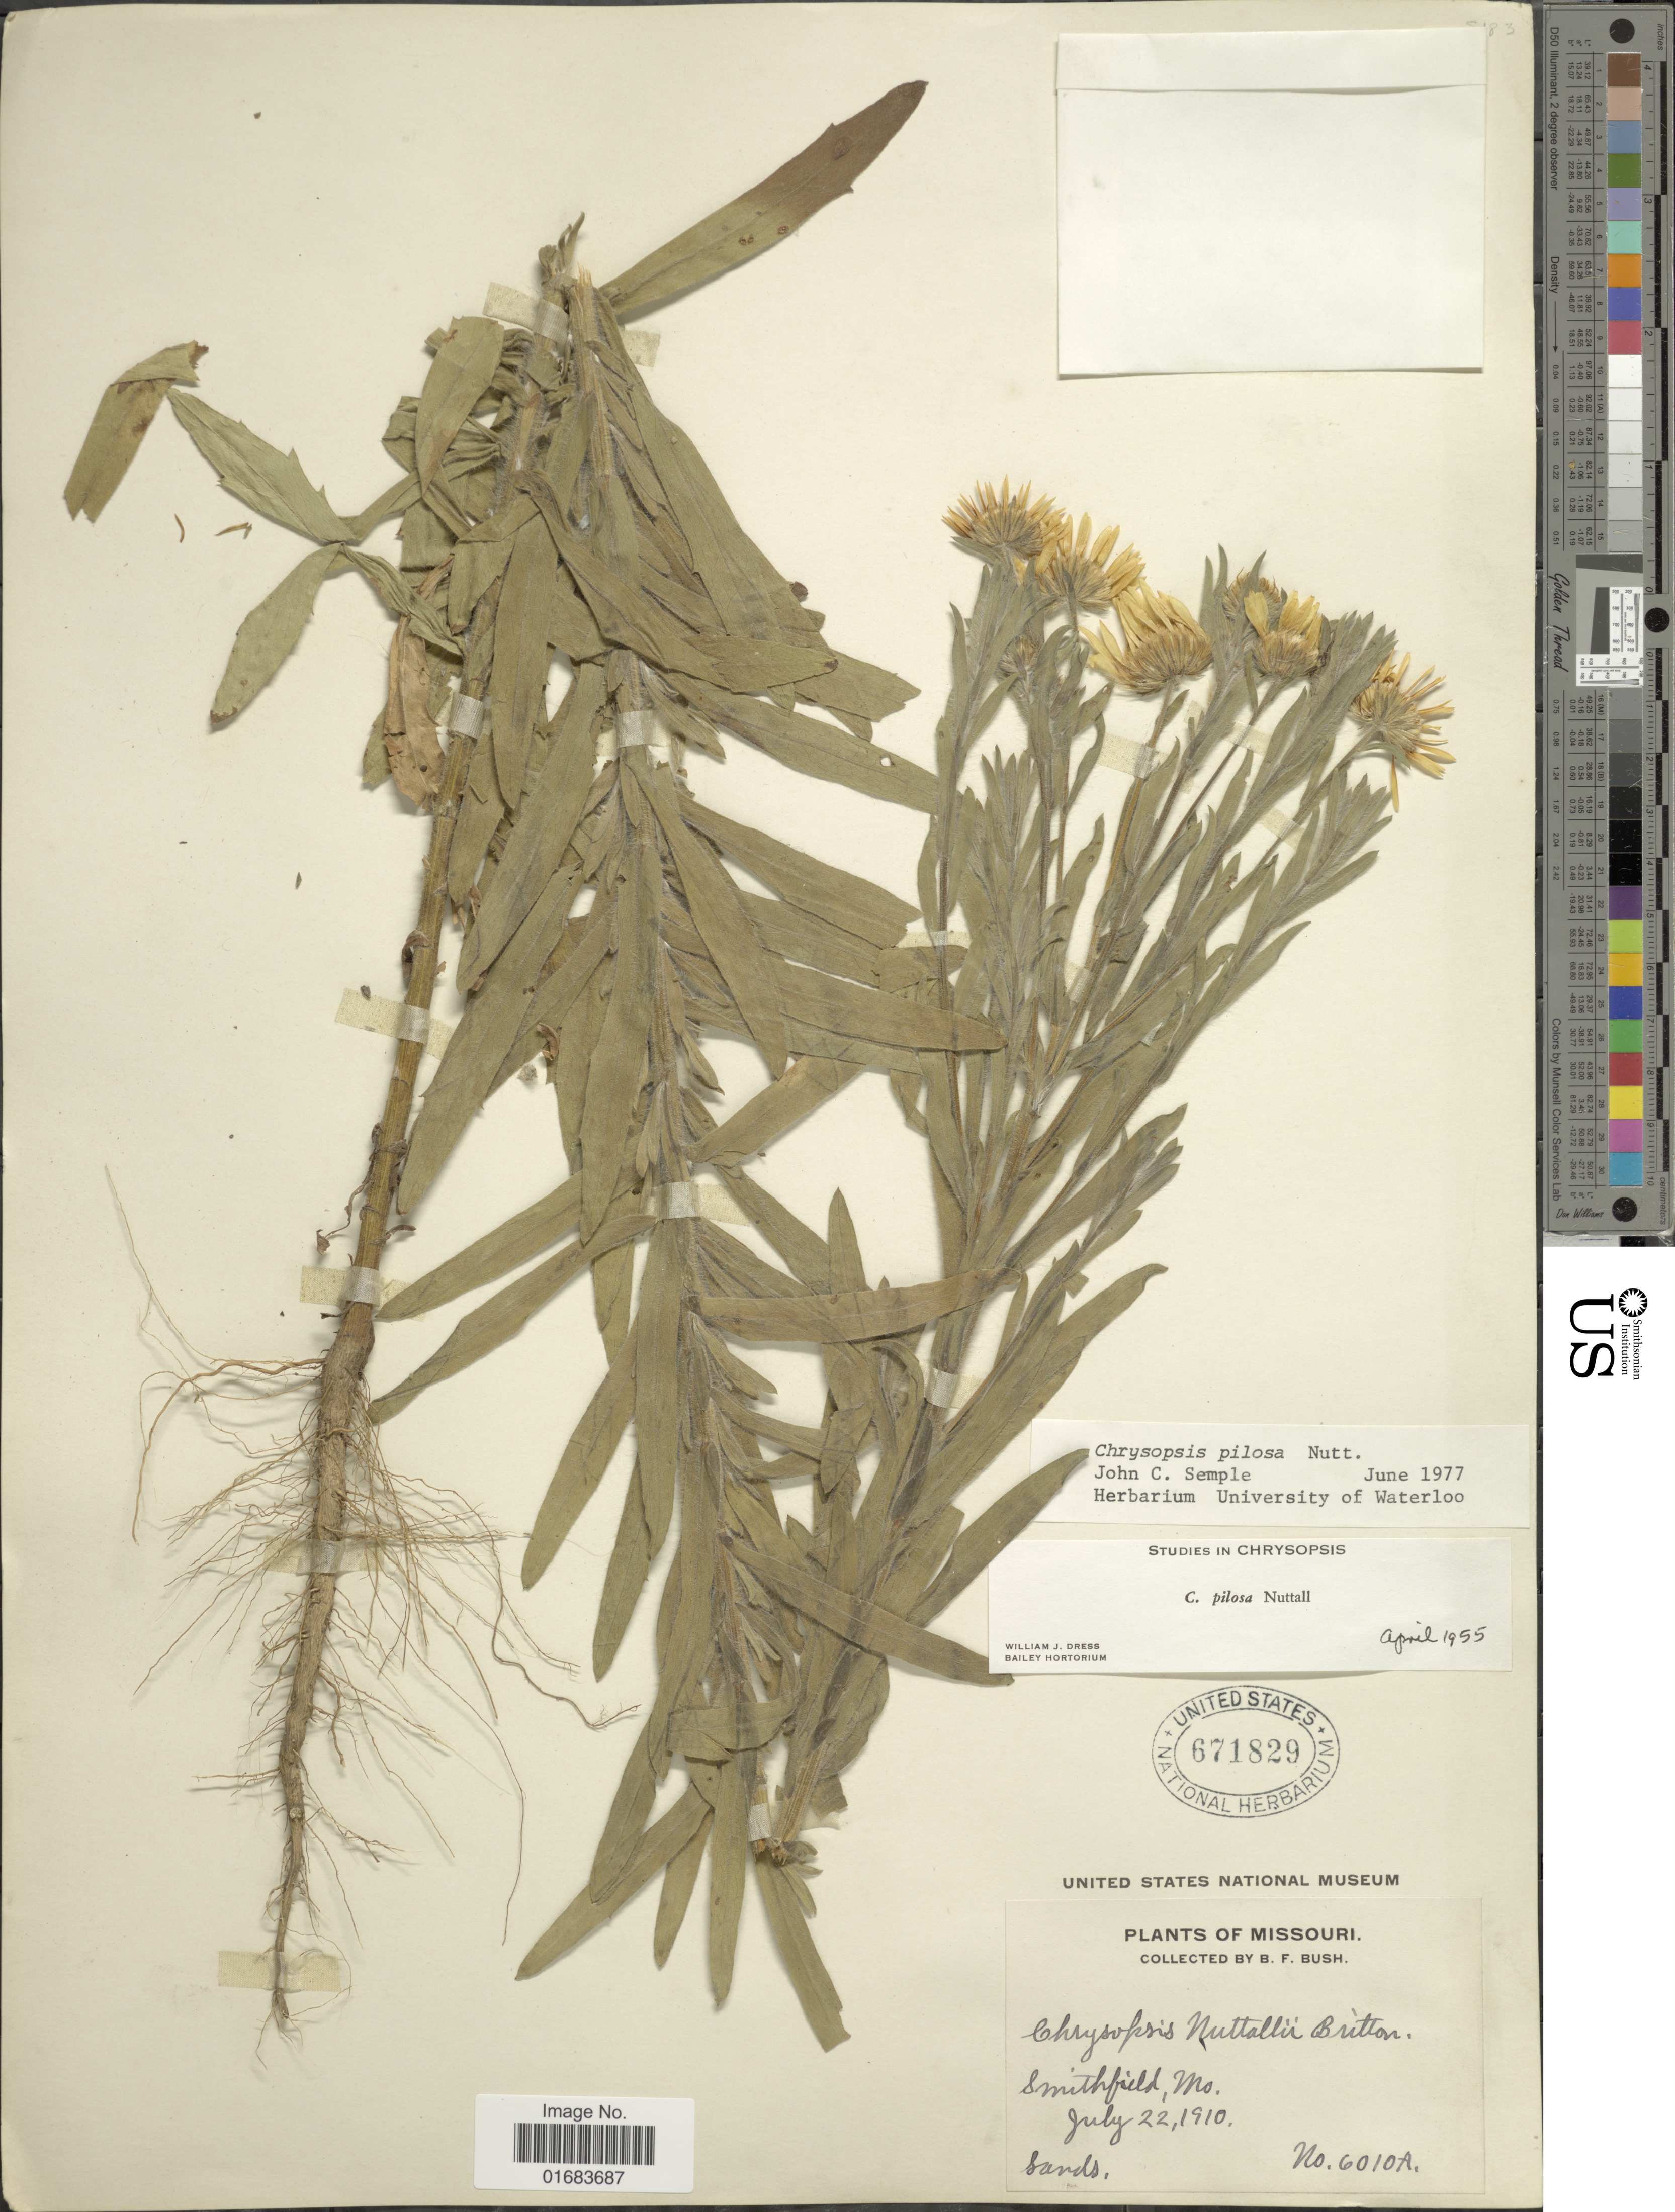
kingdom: Plantae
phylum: Tracheophyta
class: Magnoliopsida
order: Asterales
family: Asteraceae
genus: Chrysopsis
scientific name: Chrysopsis pilosa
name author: Nutt.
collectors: B. F. Bush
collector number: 6010A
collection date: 1910-07-22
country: United States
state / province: Missouri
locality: Smithfield, Mo.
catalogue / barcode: US 671829